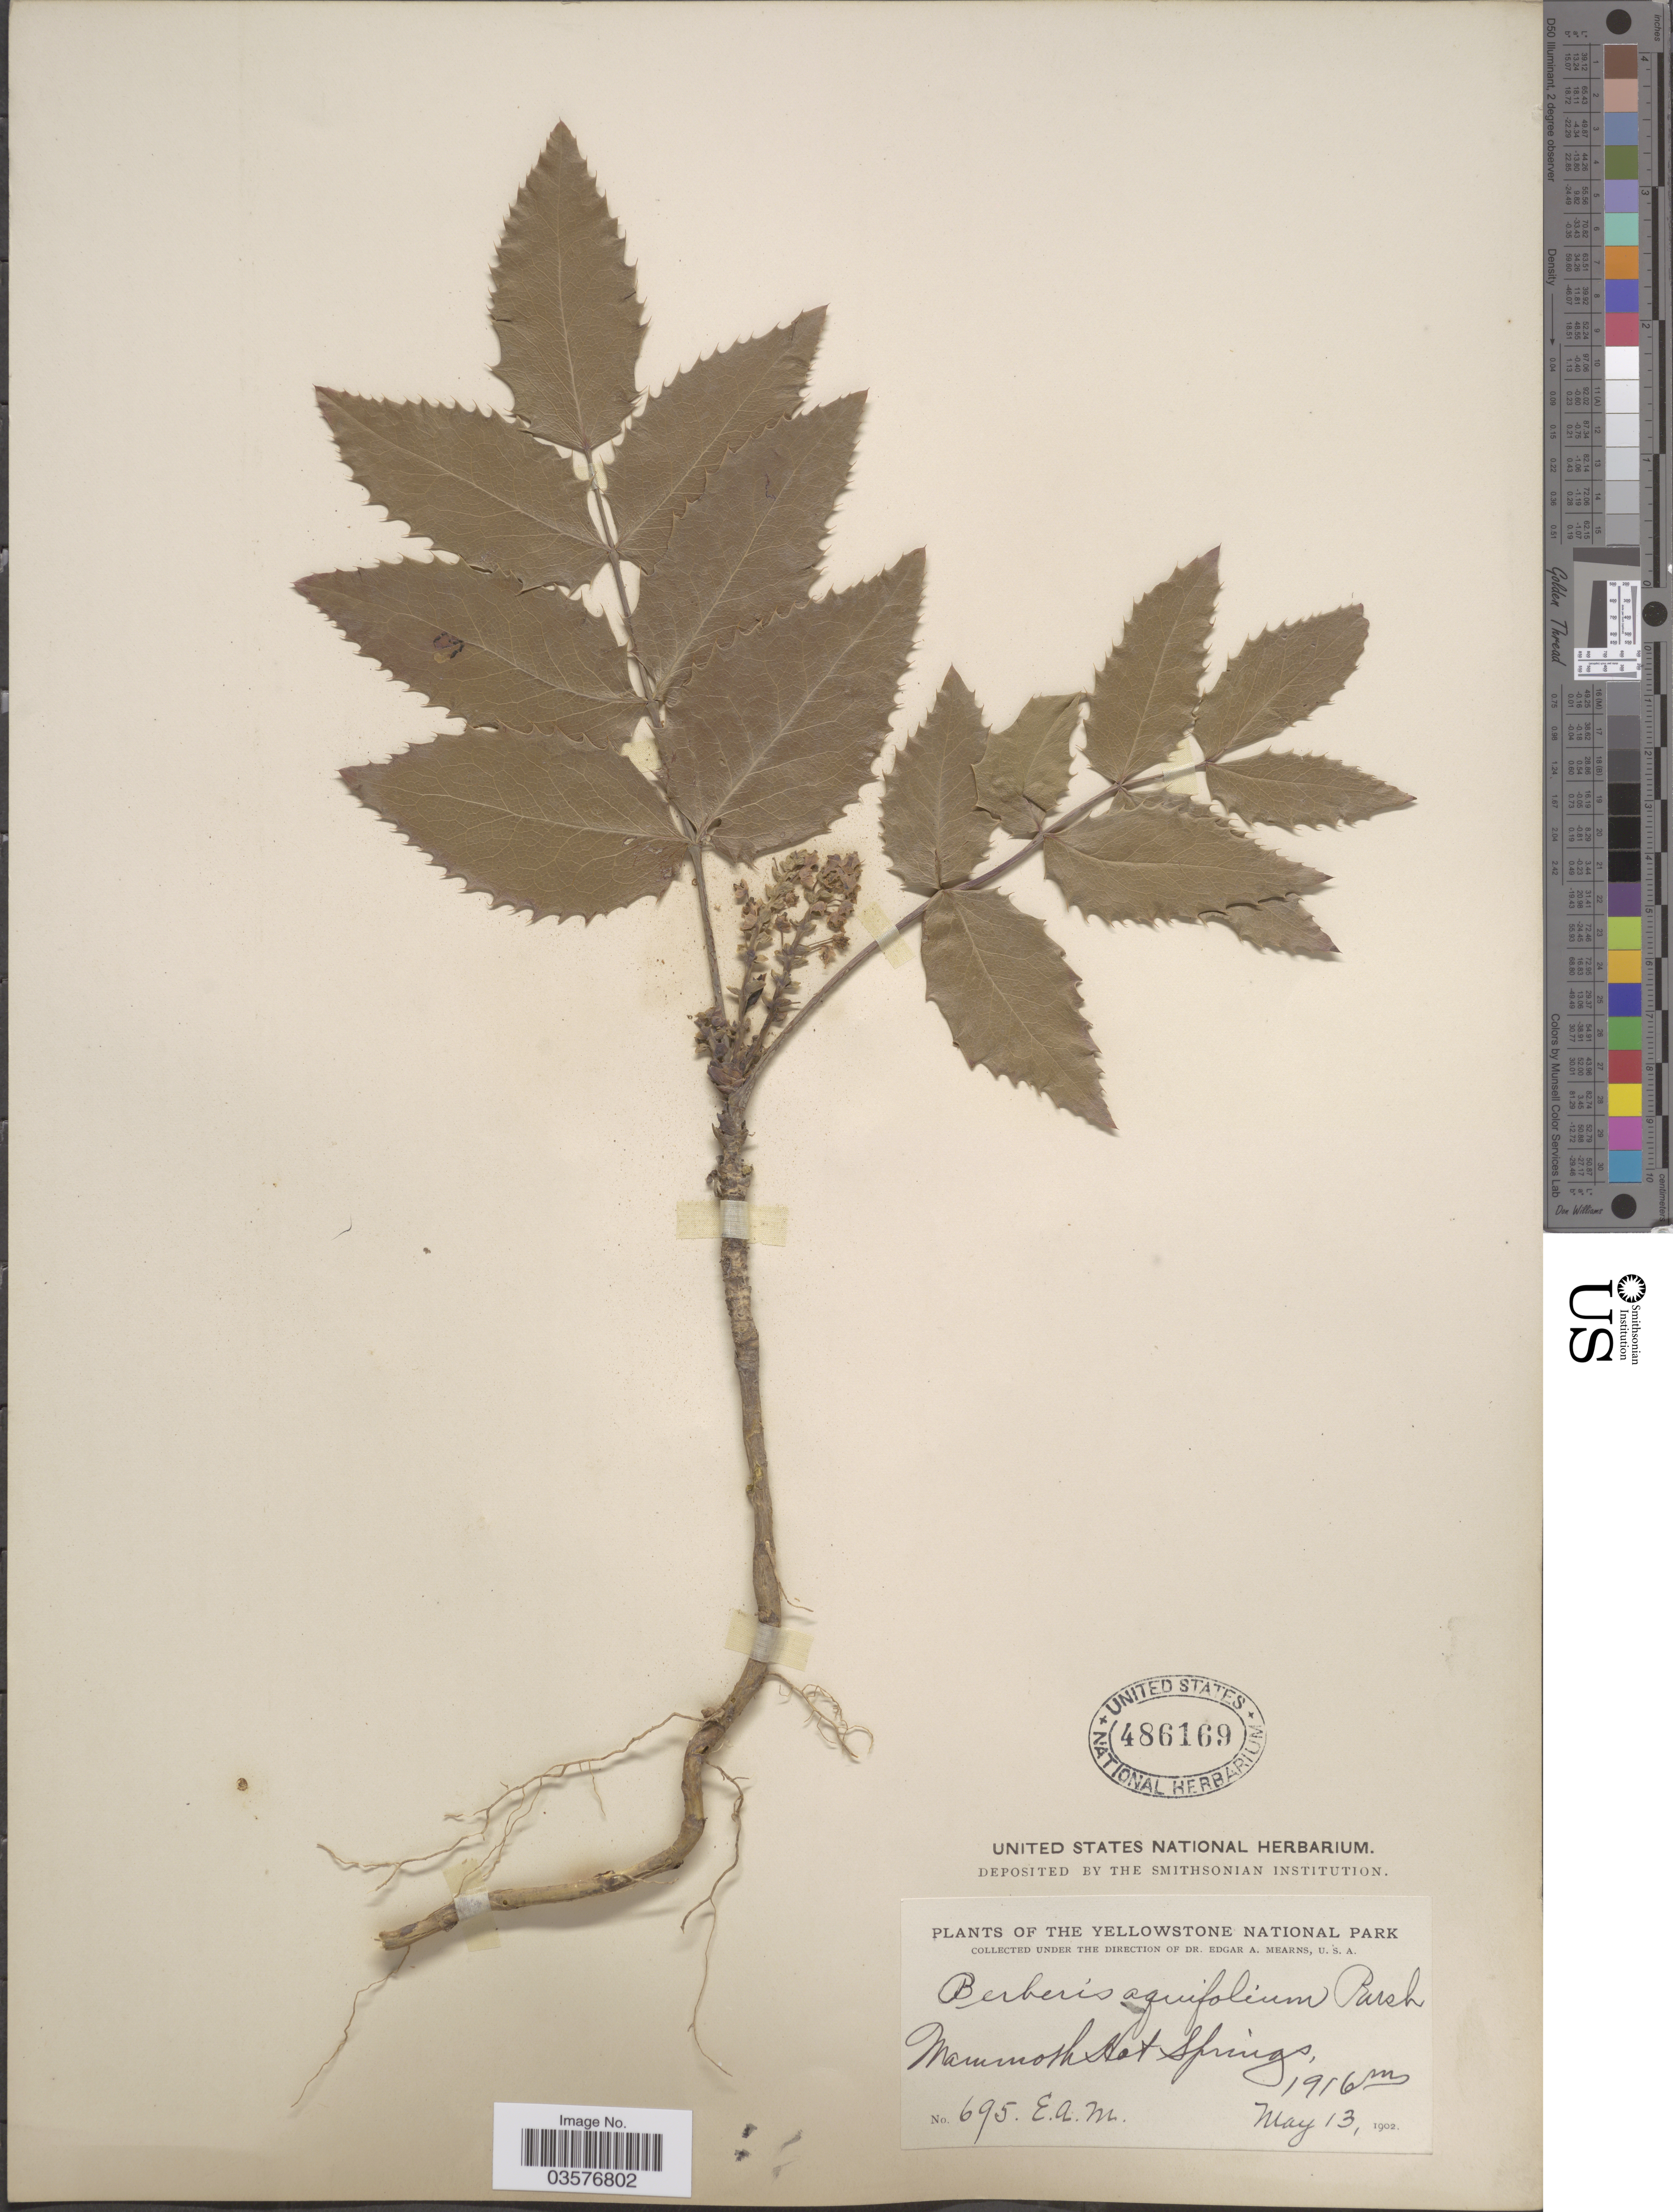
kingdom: Plantae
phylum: Tracheophyta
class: Magnoliopsida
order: Ranunculales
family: Berberidaceae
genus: Mahonia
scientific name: Mahonia repens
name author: (Lindl.) G. Don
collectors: E. A. Mearns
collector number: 695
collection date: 1902-05-13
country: United States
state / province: Wyoming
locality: The Yellowstone National Park. Mammoth Hot Springs.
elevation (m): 1916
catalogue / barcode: US 486169